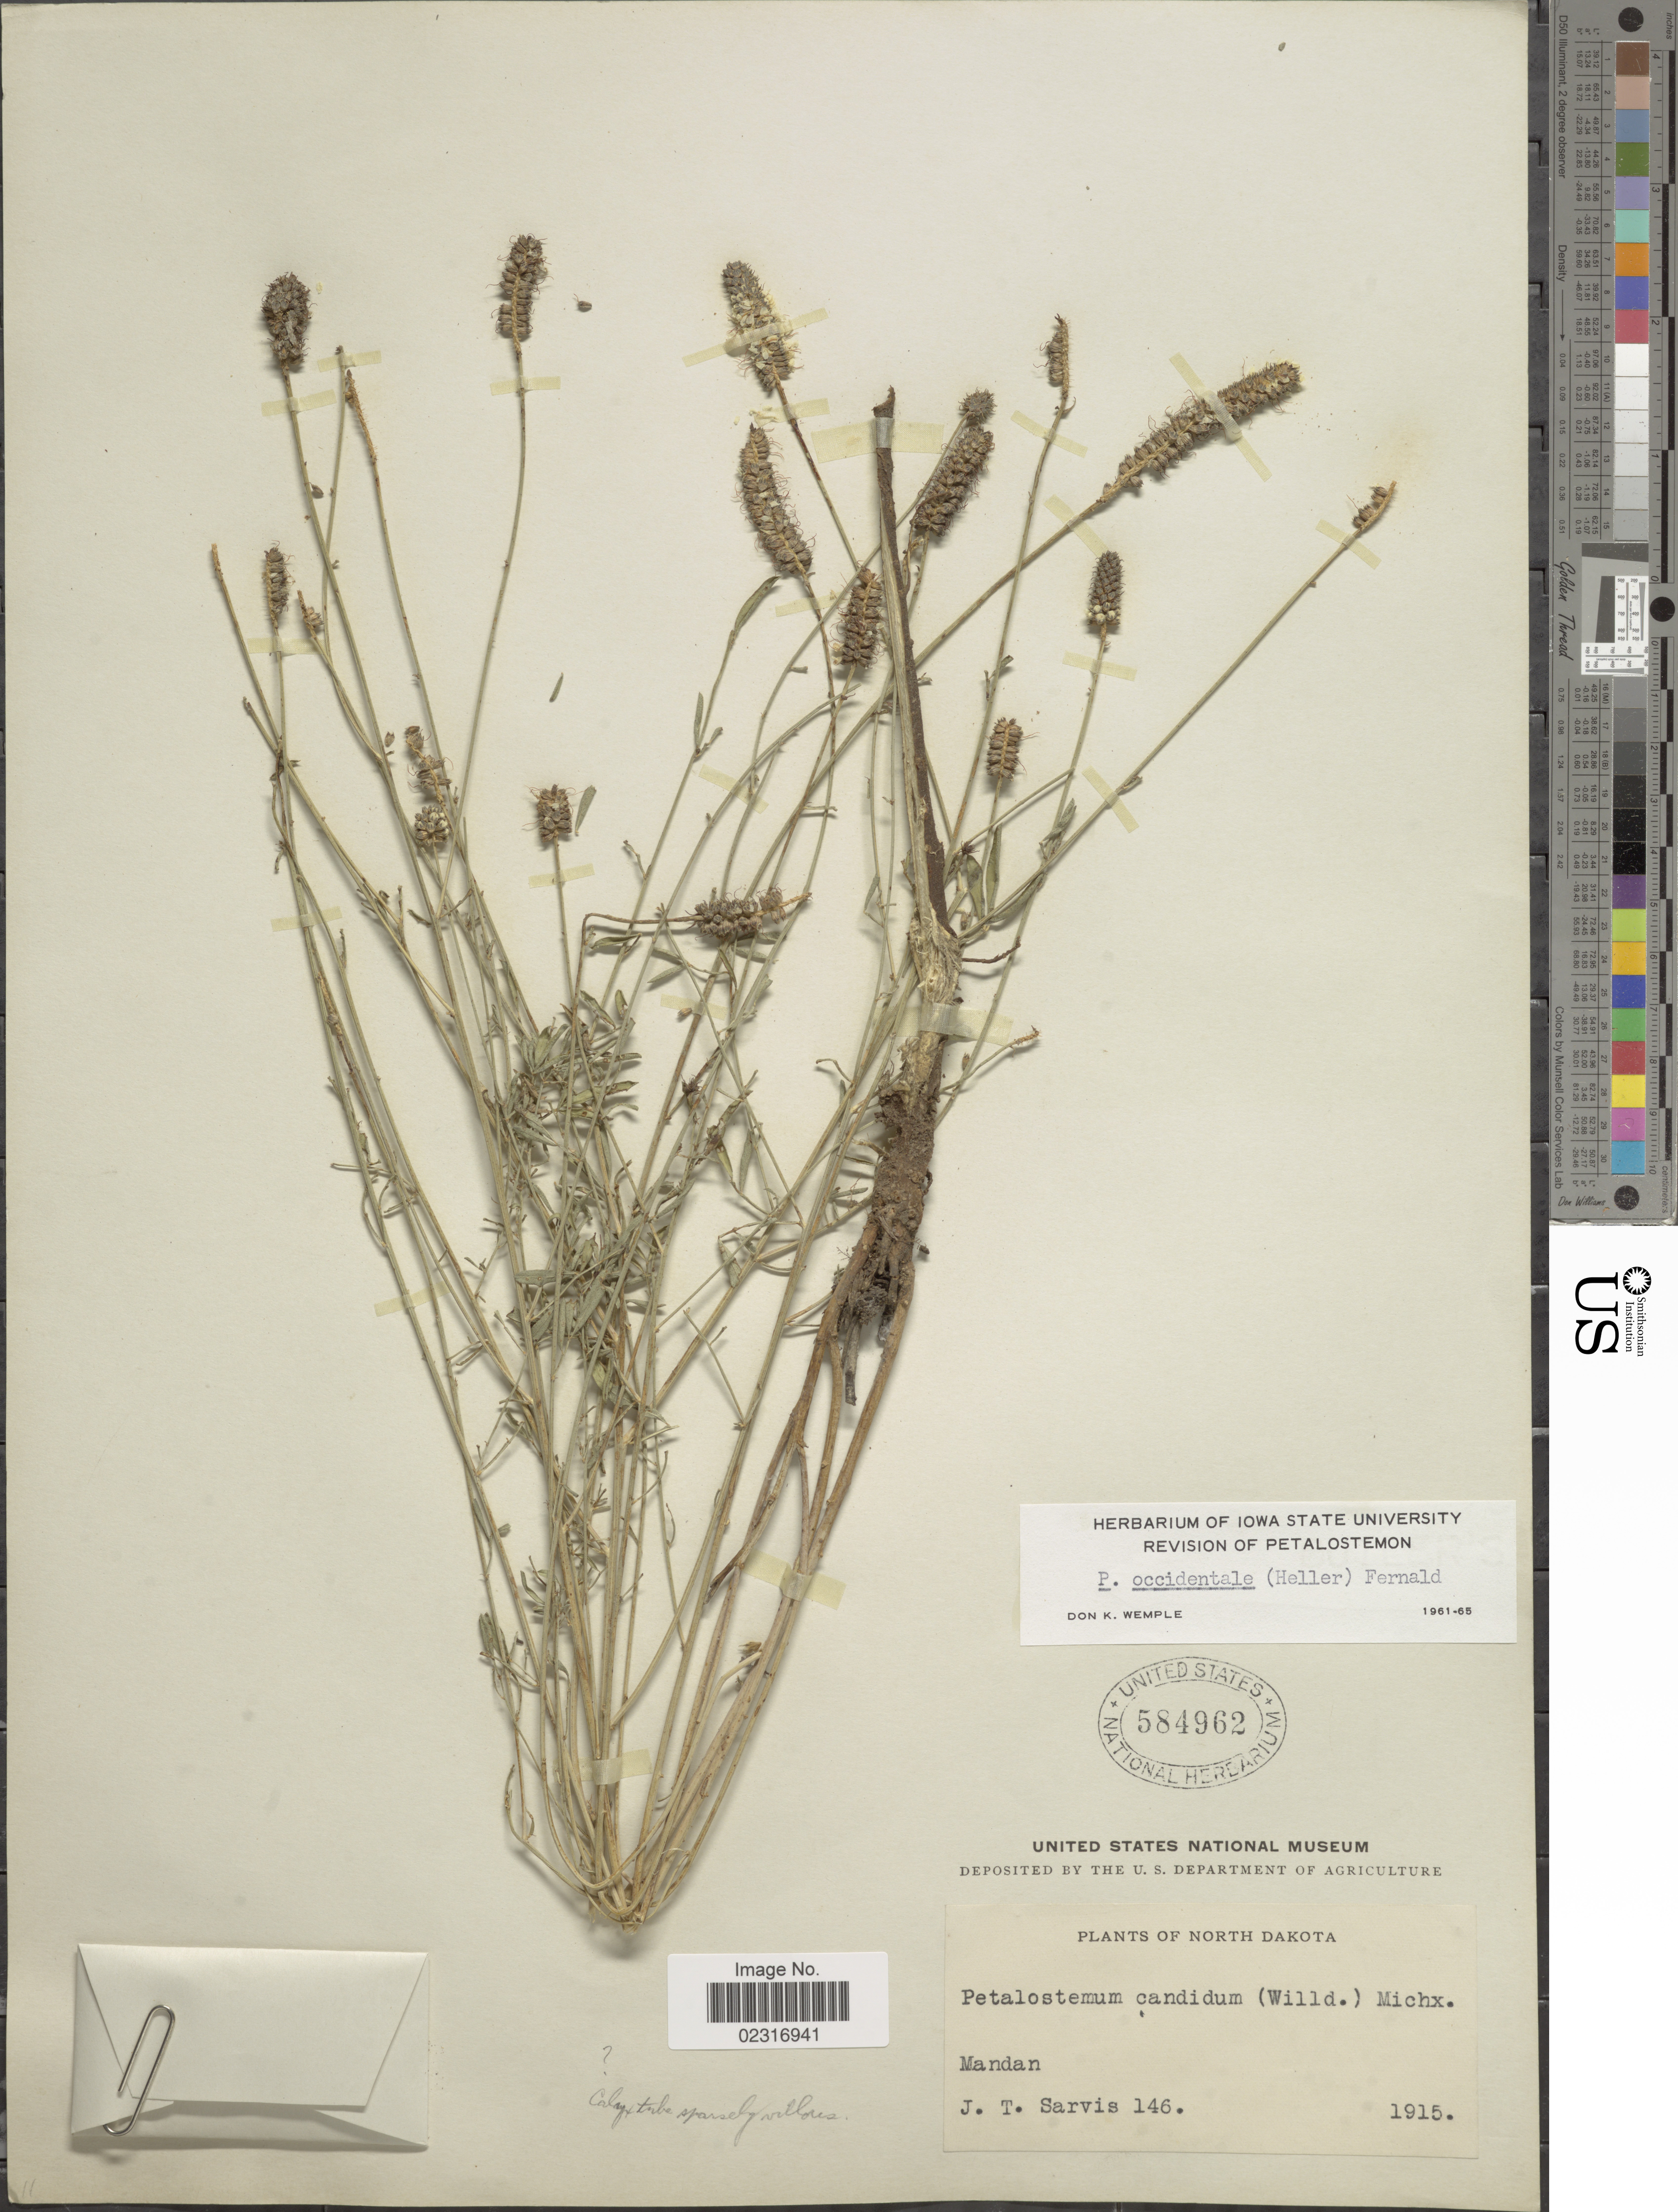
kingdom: Plantae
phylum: Tracheophyta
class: Magnoliopsida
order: Fabales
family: Fabaceae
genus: Dalea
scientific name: Dalea candida var. oligophylla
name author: (Torr) Shinners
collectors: J. Sarvis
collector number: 146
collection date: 1915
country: United States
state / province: North Dakota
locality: Mandan.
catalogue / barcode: US 584962